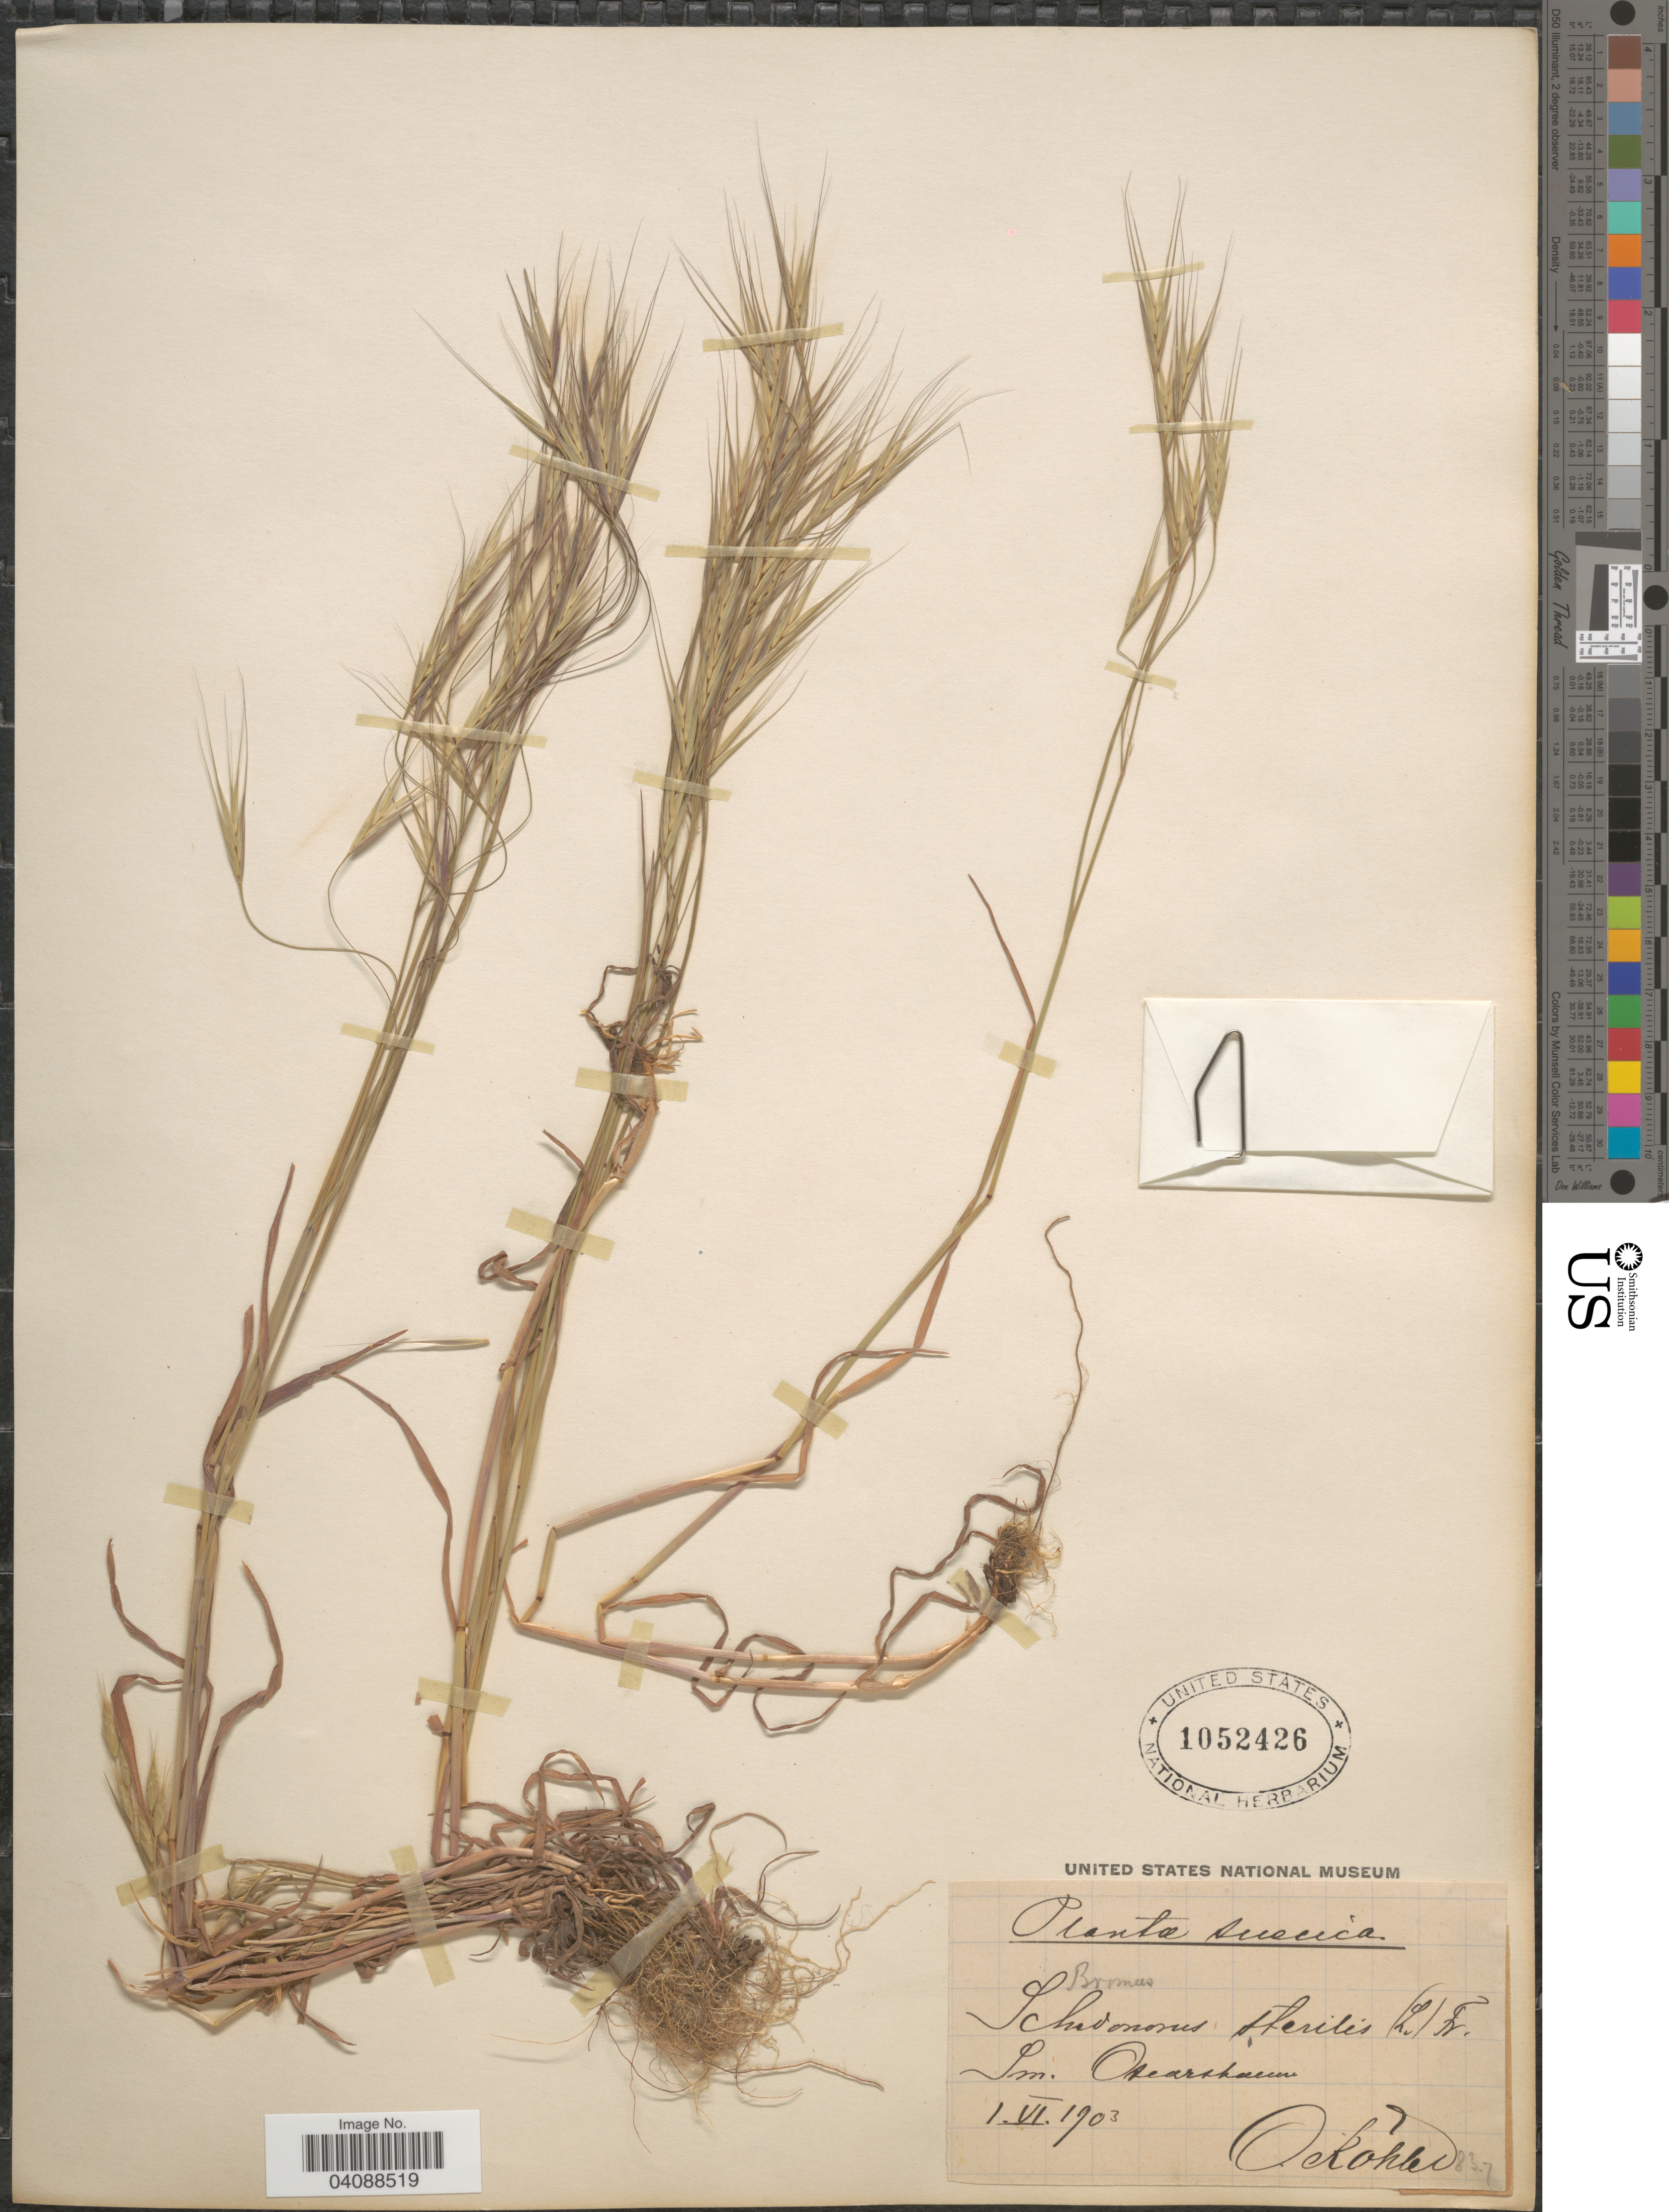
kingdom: Plantae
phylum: Tracheophyta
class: Liliopsida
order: Poales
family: Poaceae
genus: Bromus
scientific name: Bromus sterilis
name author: L.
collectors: O. Köhler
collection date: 1903-06-01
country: Sweden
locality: Suecica. Im Oskarshamn.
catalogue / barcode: US 1052426